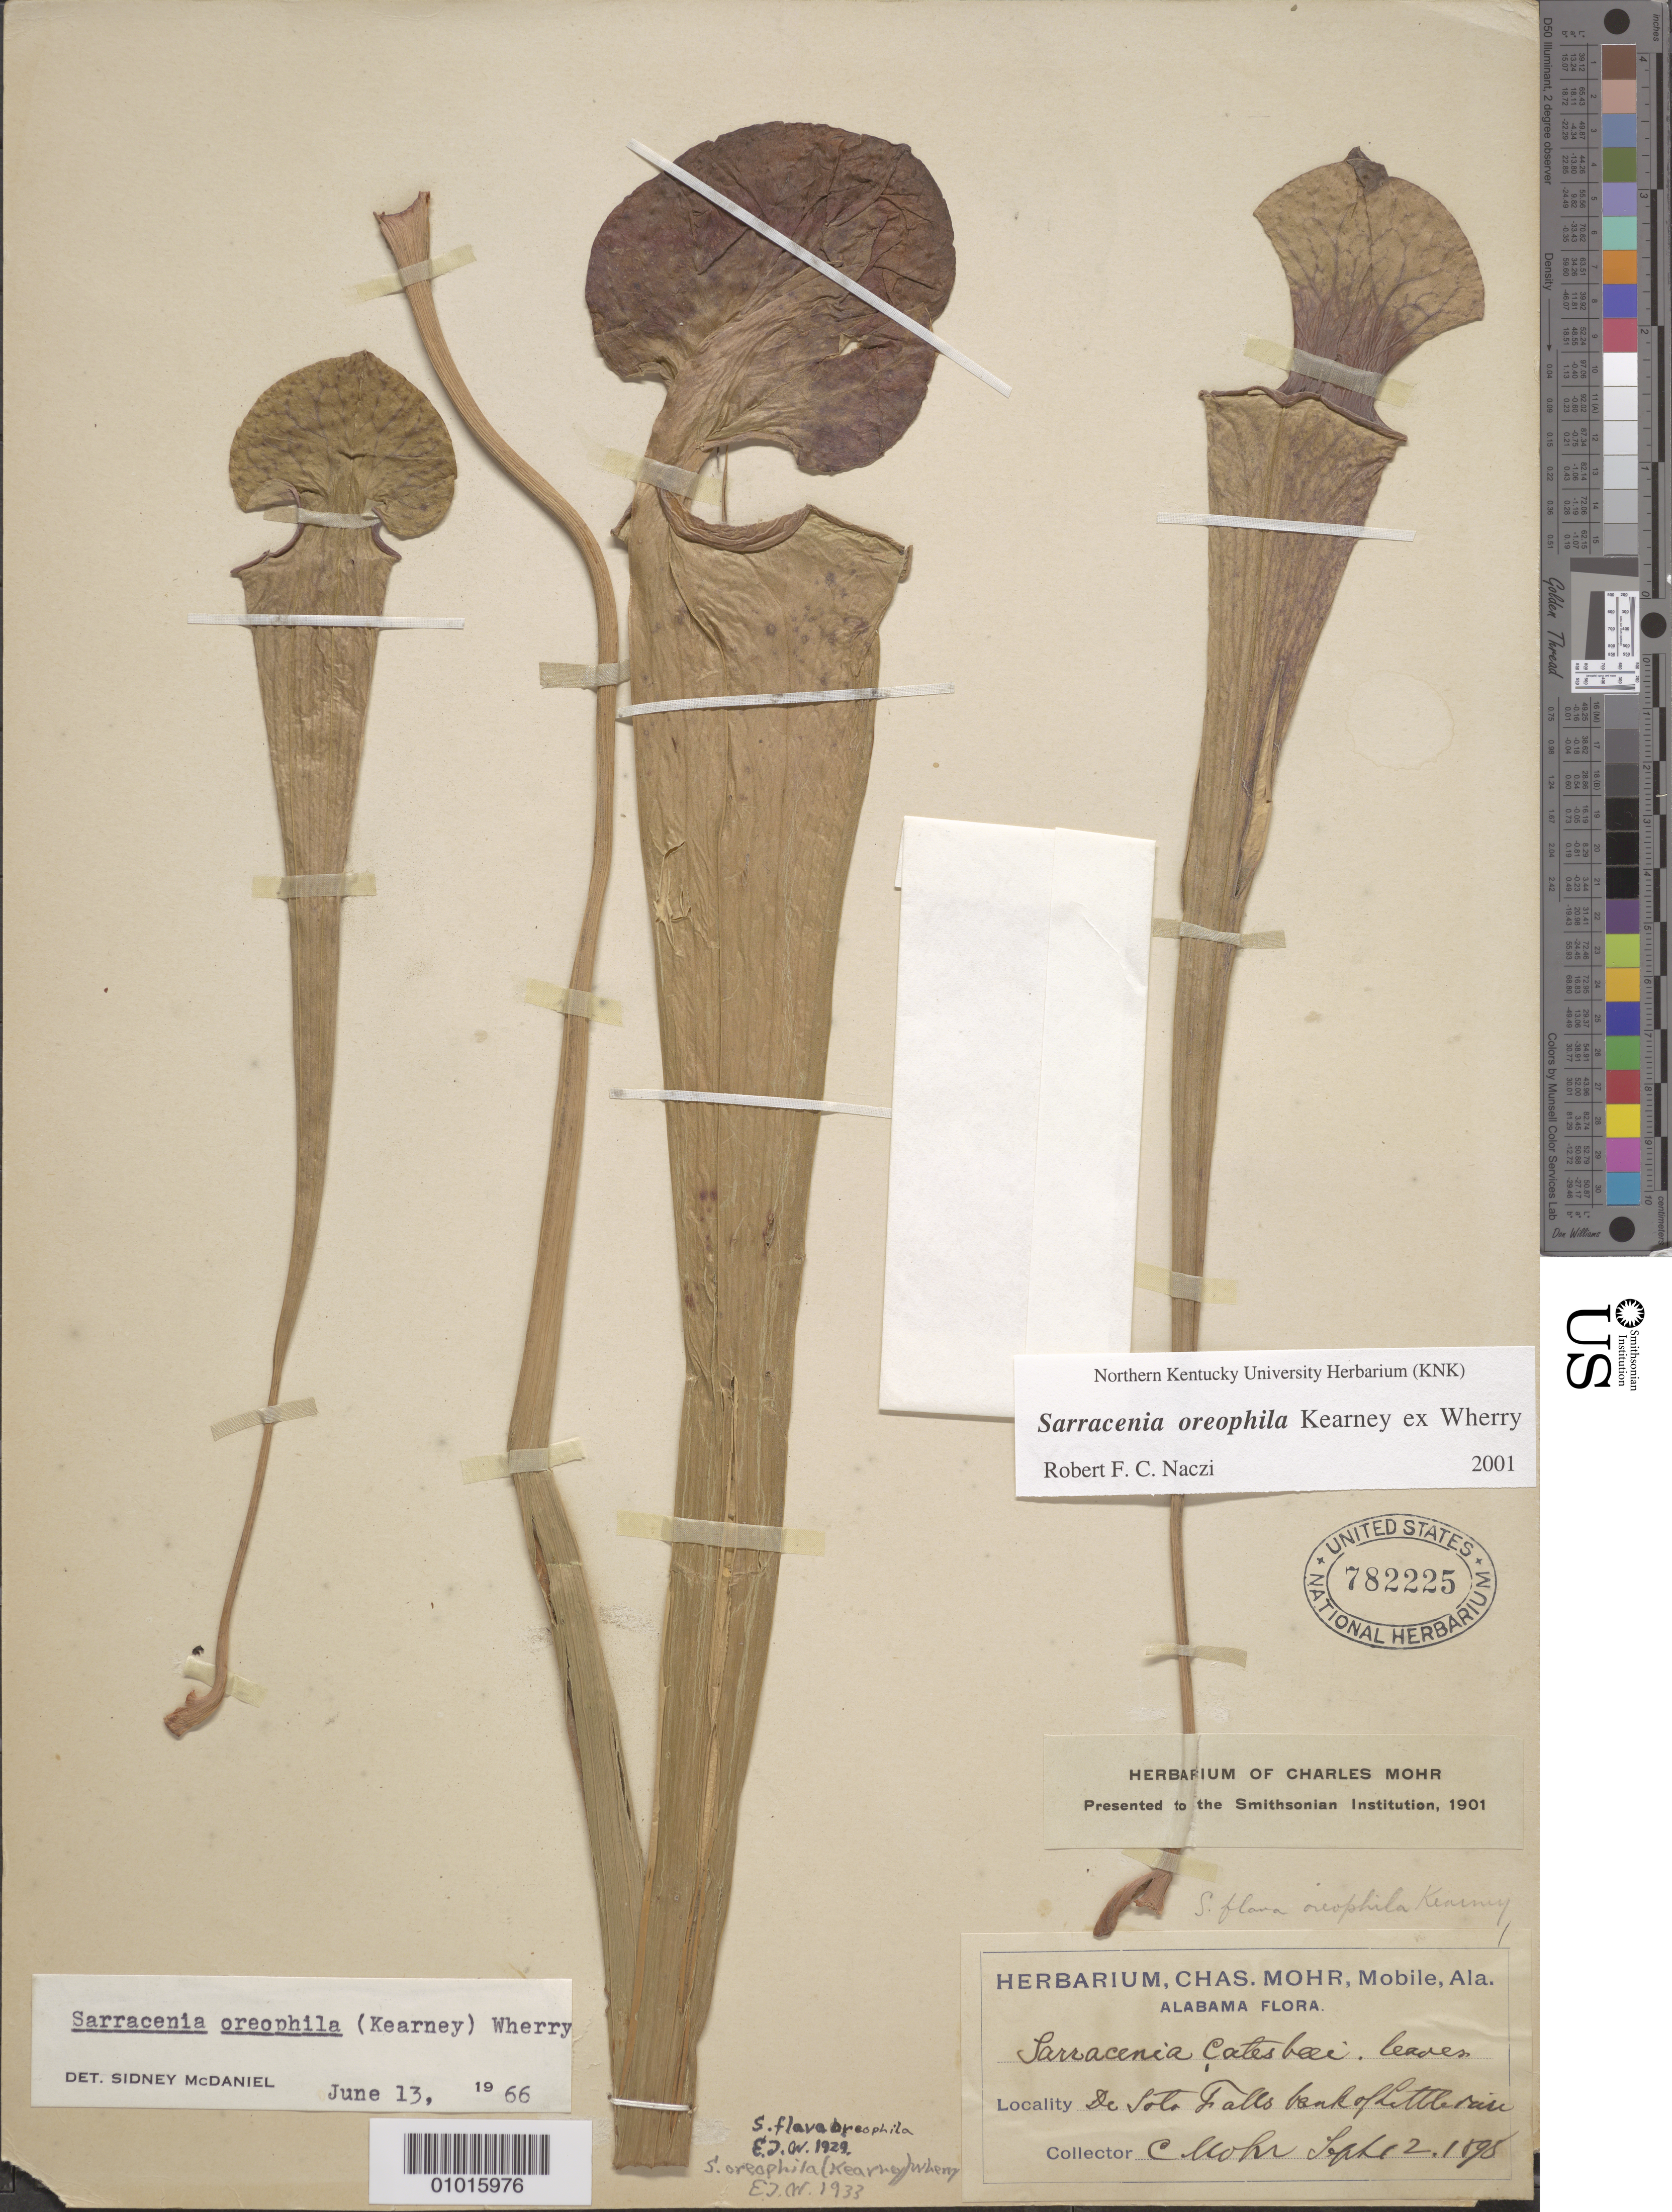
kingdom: Plantae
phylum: Tracheophyta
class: Magnoliopsida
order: Ericales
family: Sarraceniaceae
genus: Sarracenia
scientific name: Sarracenia oreophila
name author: Kearney ex Wherry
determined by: Naczi, R. F. C.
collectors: C. T. Mohr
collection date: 1898-09-02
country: United States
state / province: Alabama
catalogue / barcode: US 782225